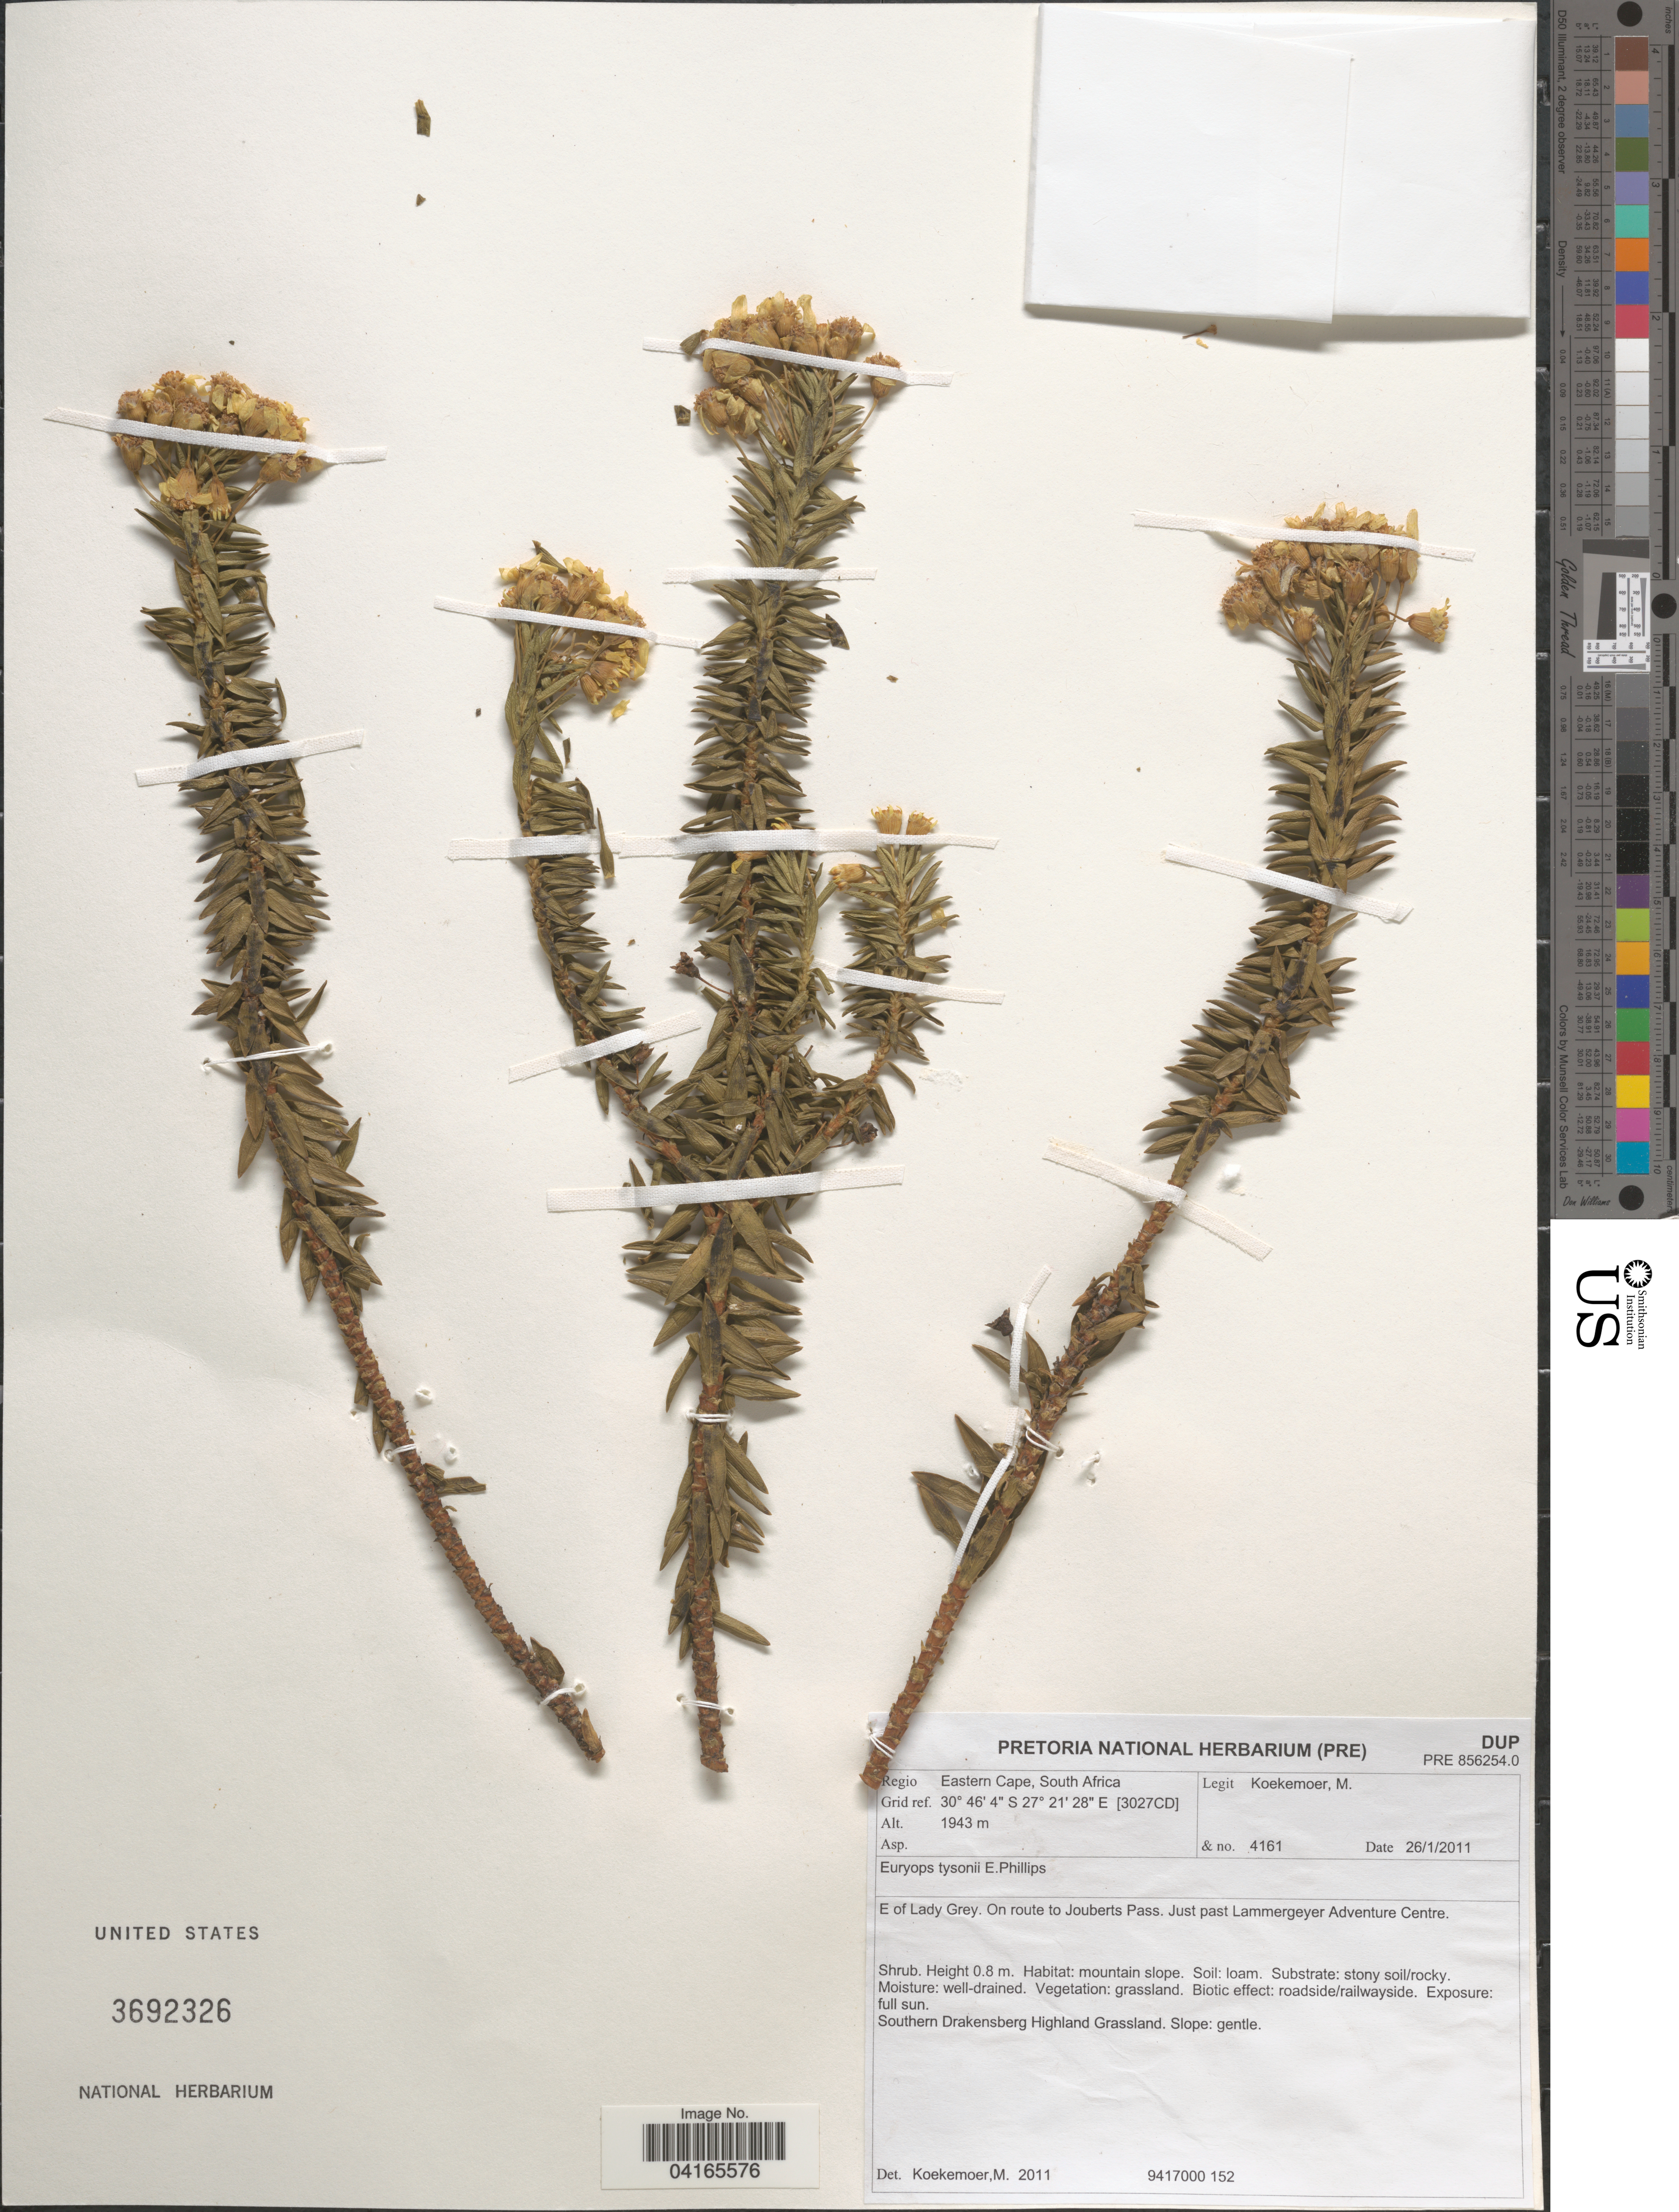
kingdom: Plantae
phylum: Tracheophyta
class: Magnoliopsida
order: Asterales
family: Asteraceae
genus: Euryops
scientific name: Euryops tysonii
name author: Phillips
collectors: M. Koekemoer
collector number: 4161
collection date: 2011-01-26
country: South Africa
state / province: Eastern Cape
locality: Regio Eastern Cape. E of Lady Grey. On route to Jouberts Pass. Just past Lammergeyer Adventure Centre. [3027CD].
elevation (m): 1943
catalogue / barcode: US 3692326